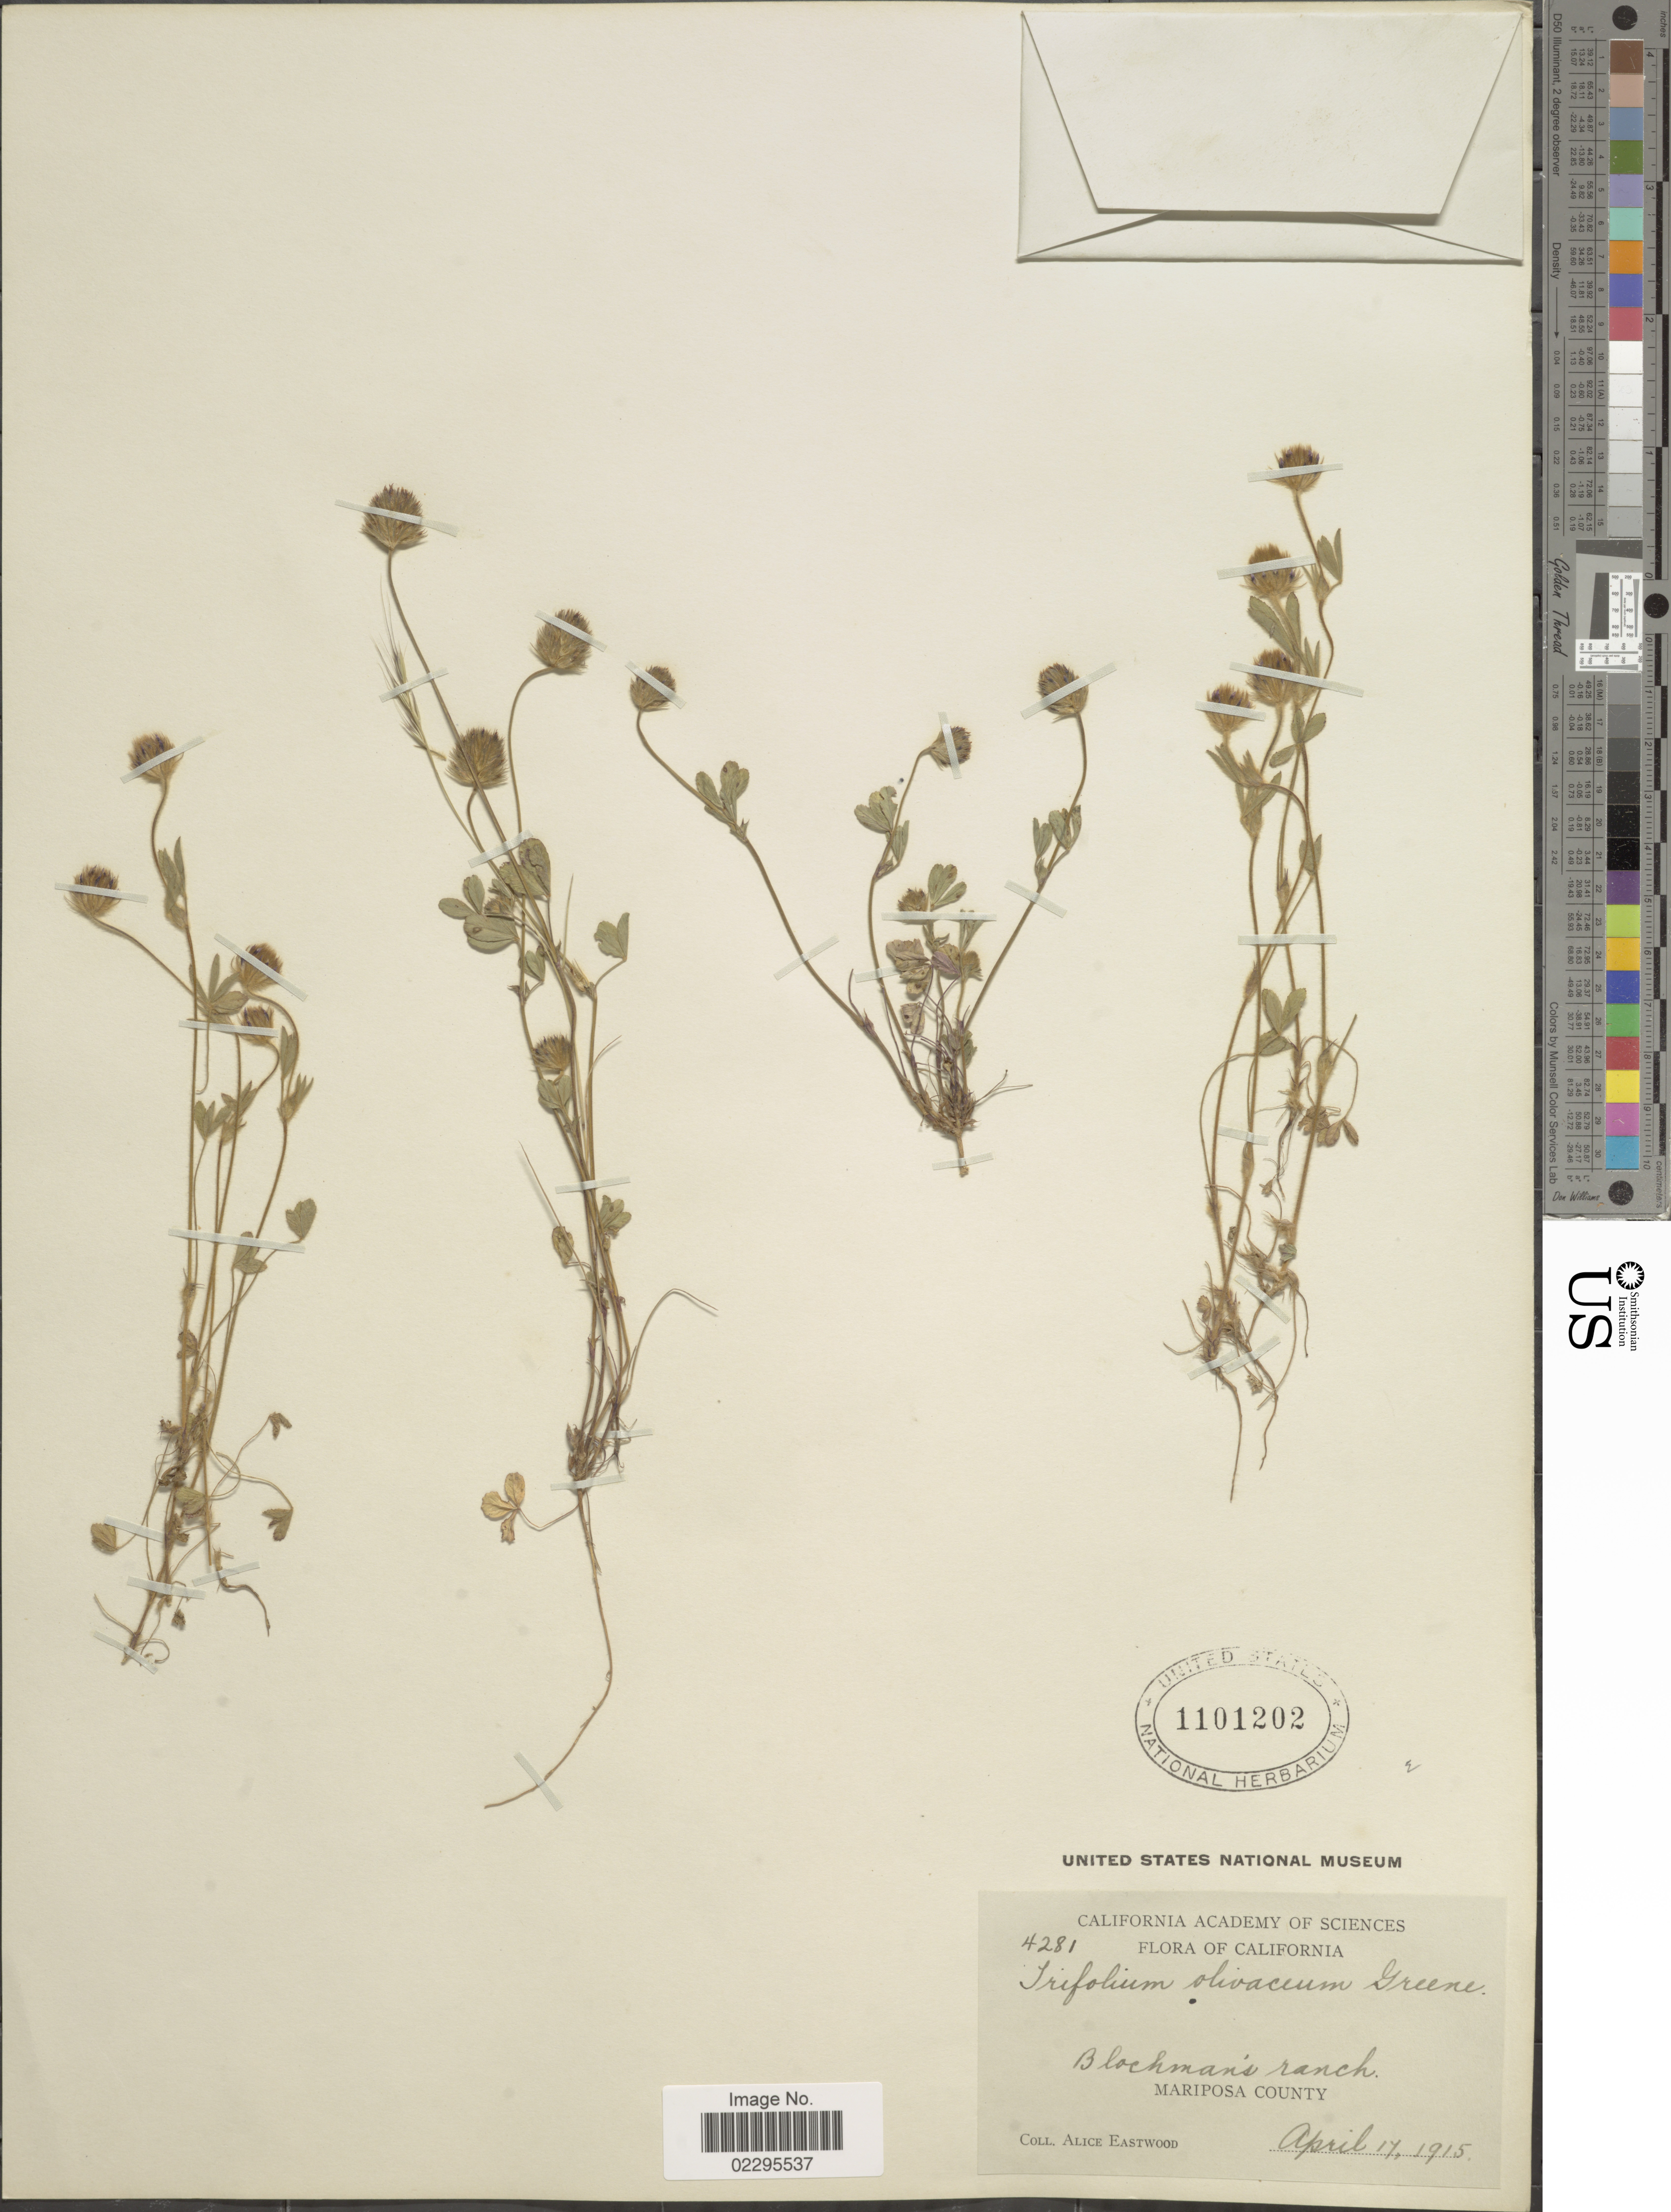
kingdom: Plantae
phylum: Tracheophyta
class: Magnoliopsida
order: Fabales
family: Fabaceae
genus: Trifolium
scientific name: Trifolium albopurpureum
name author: Torr. & A. Gray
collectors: A. Eastwood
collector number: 4281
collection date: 1915-04-17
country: United States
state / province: California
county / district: Mariposa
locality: Blockman's ranch. Mariposa County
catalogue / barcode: US 1101202